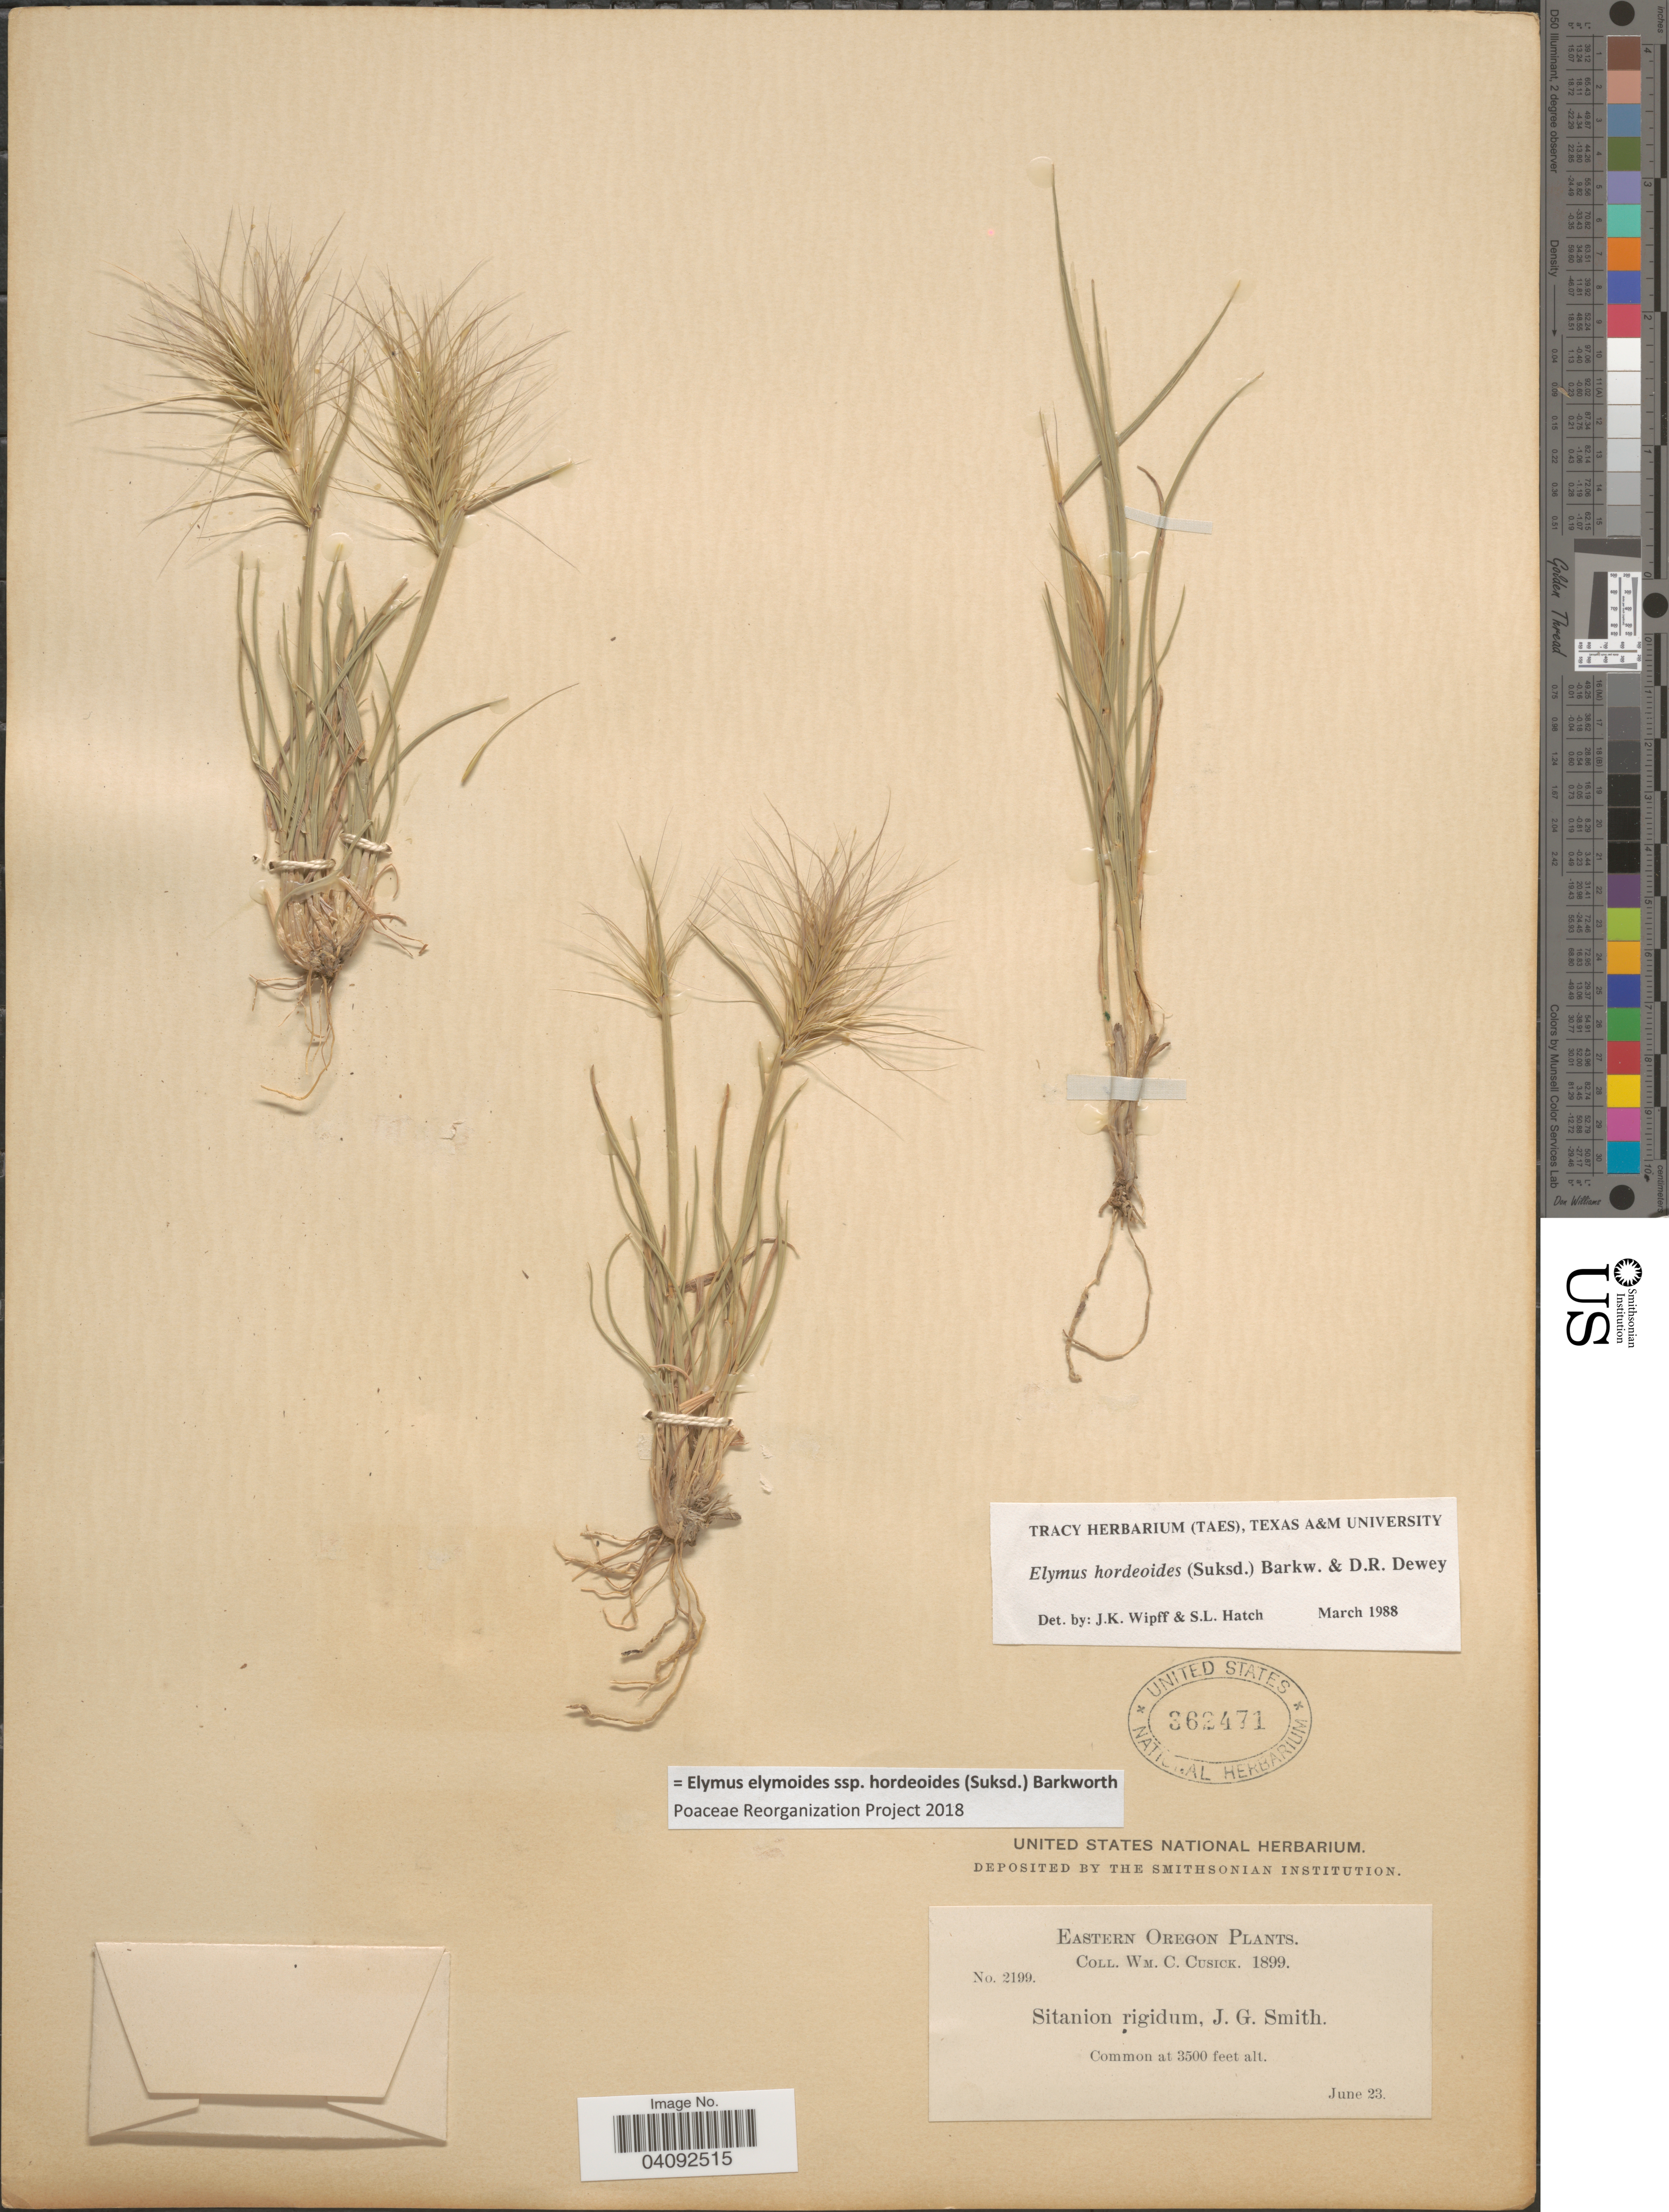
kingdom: Plantae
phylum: Tracheophyta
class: Liliopsida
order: Poales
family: Poaceae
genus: Elymus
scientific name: Elymus elymoides subsp. hordeoides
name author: (Suksd.) Barkworth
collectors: W. C. Cusick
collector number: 2199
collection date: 1899-06-23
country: United States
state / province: Oregon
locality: Eastern Oregon.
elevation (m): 1067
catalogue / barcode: US 362471